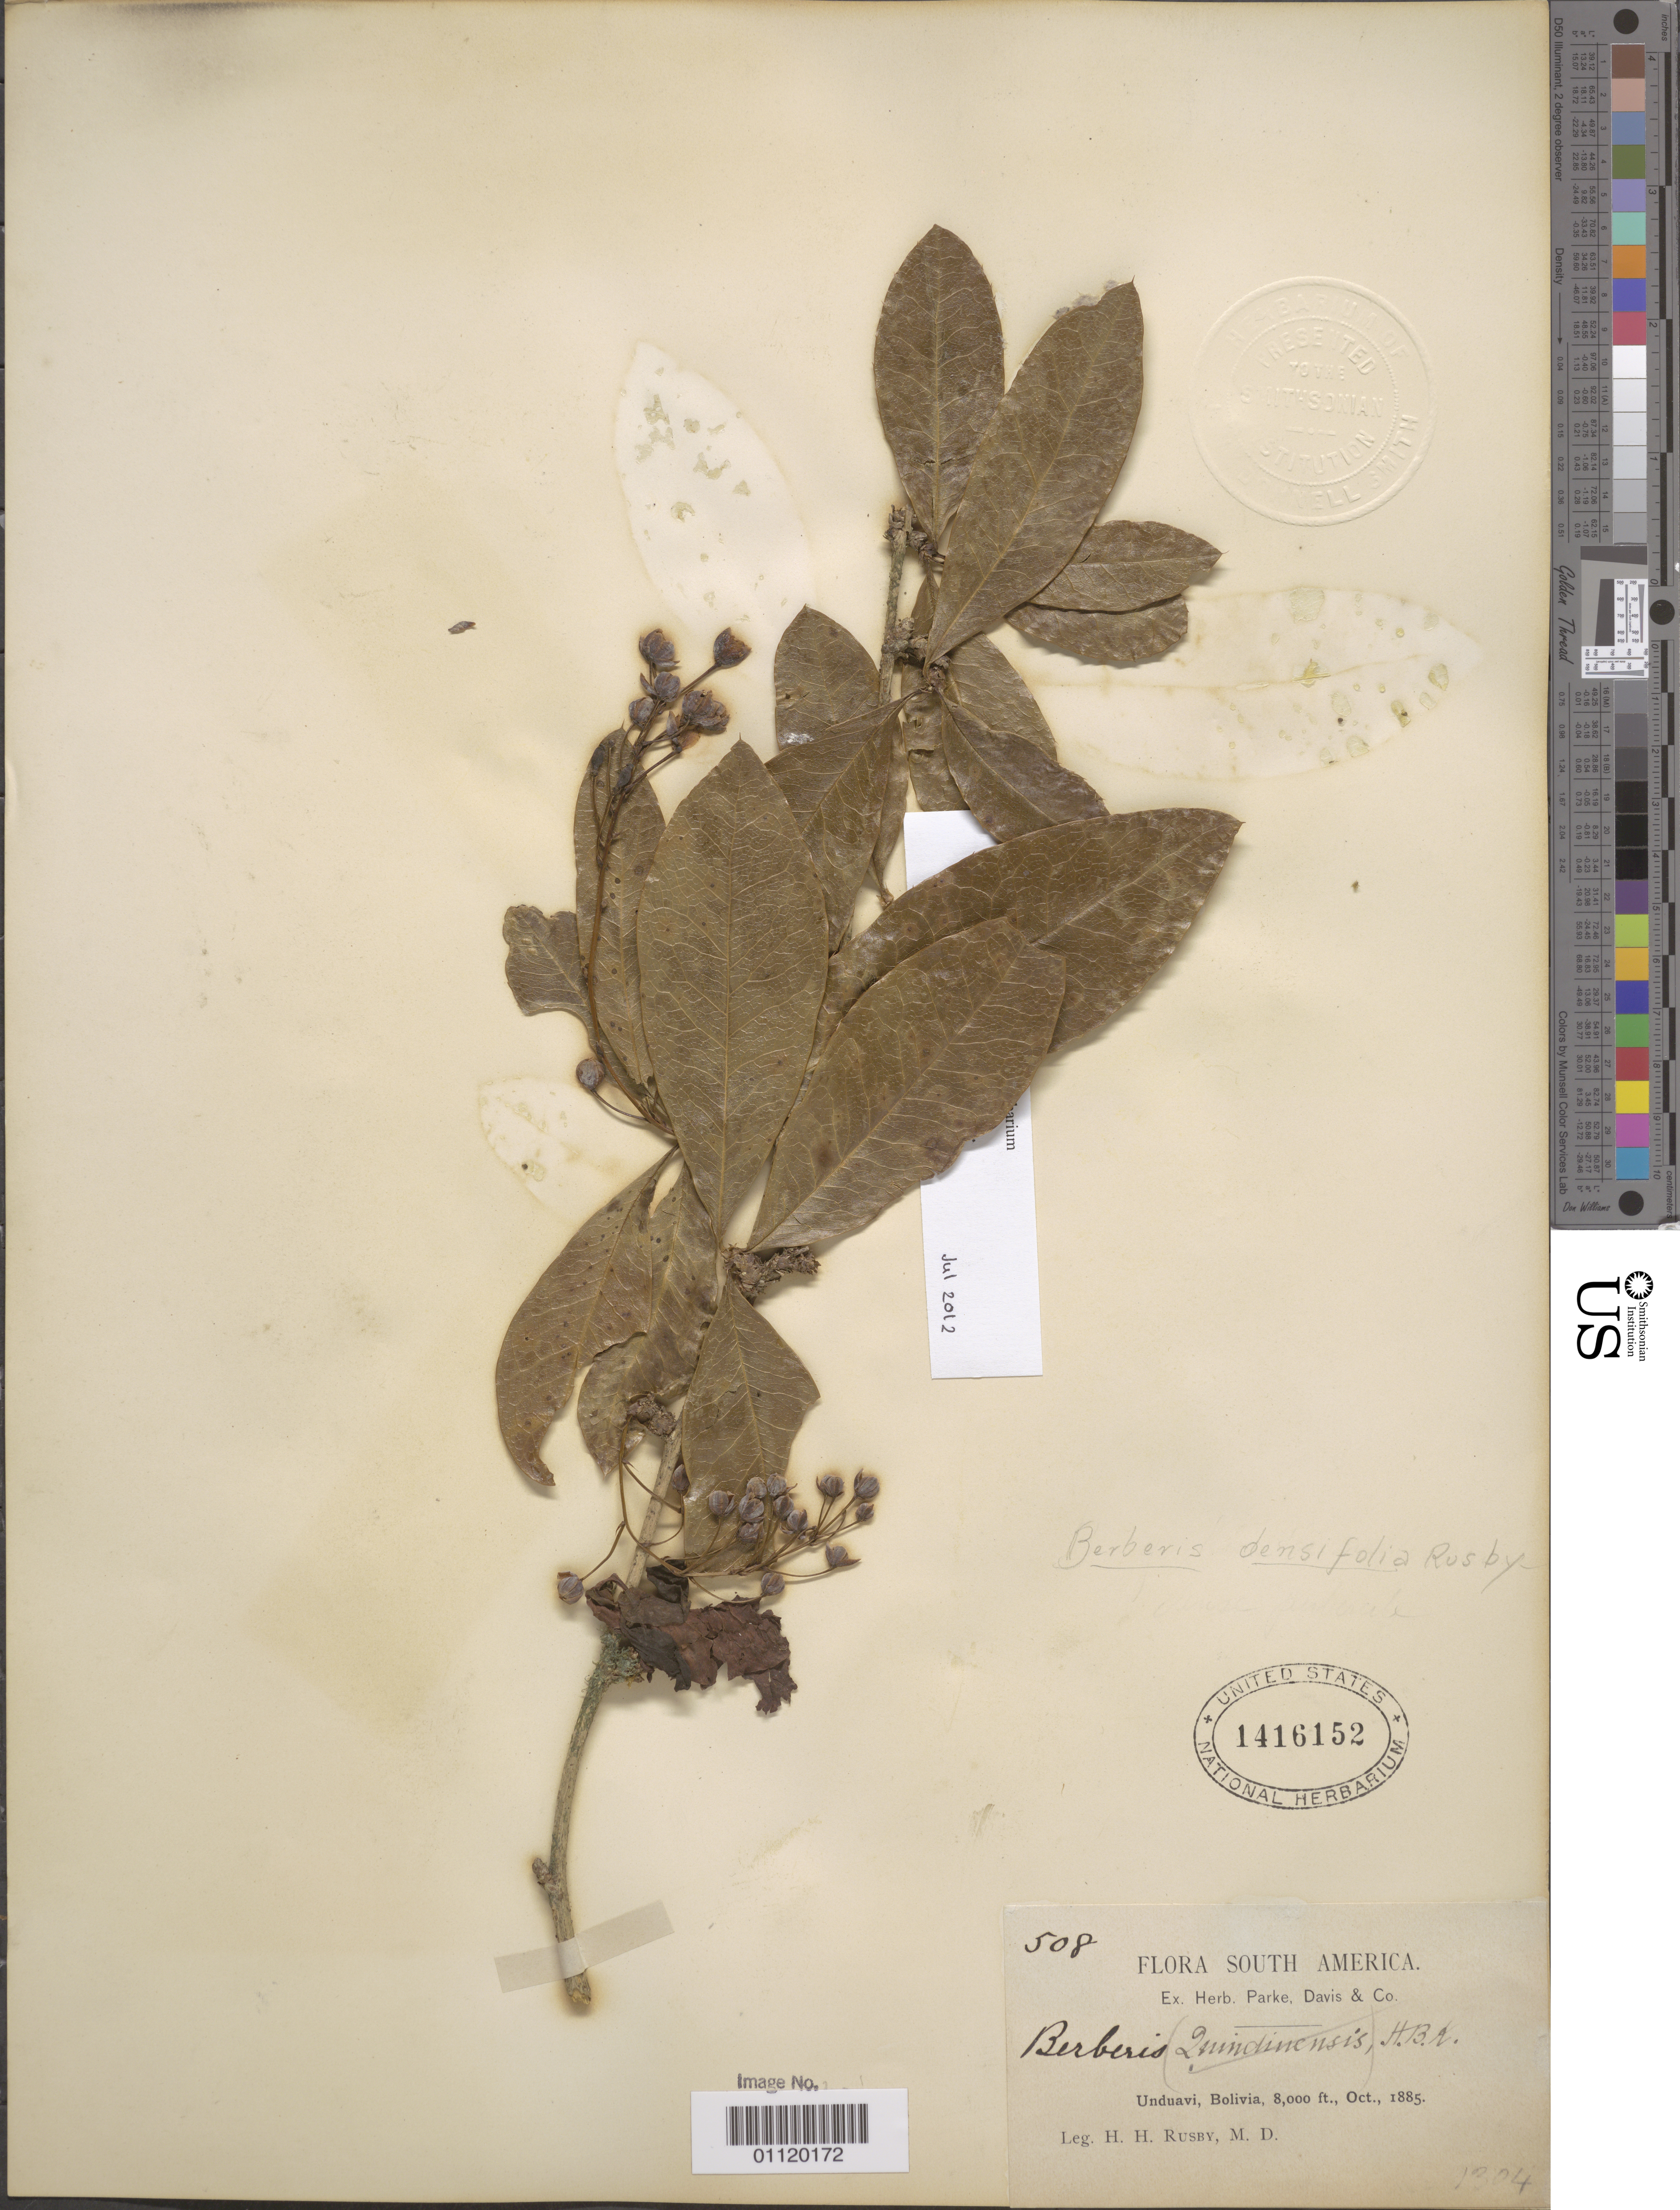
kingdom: Plantae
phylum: Tracheophyta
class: Magnoliopsida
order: Ranunculales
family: Berberidaceae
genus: Berberis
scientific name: Berberis sp.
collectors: H. H. Rusby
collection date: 1885-10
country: Bolivia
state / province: La Paz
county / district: Nor Yungas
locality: Unduavi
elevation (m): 2438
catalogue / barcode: US 1416152